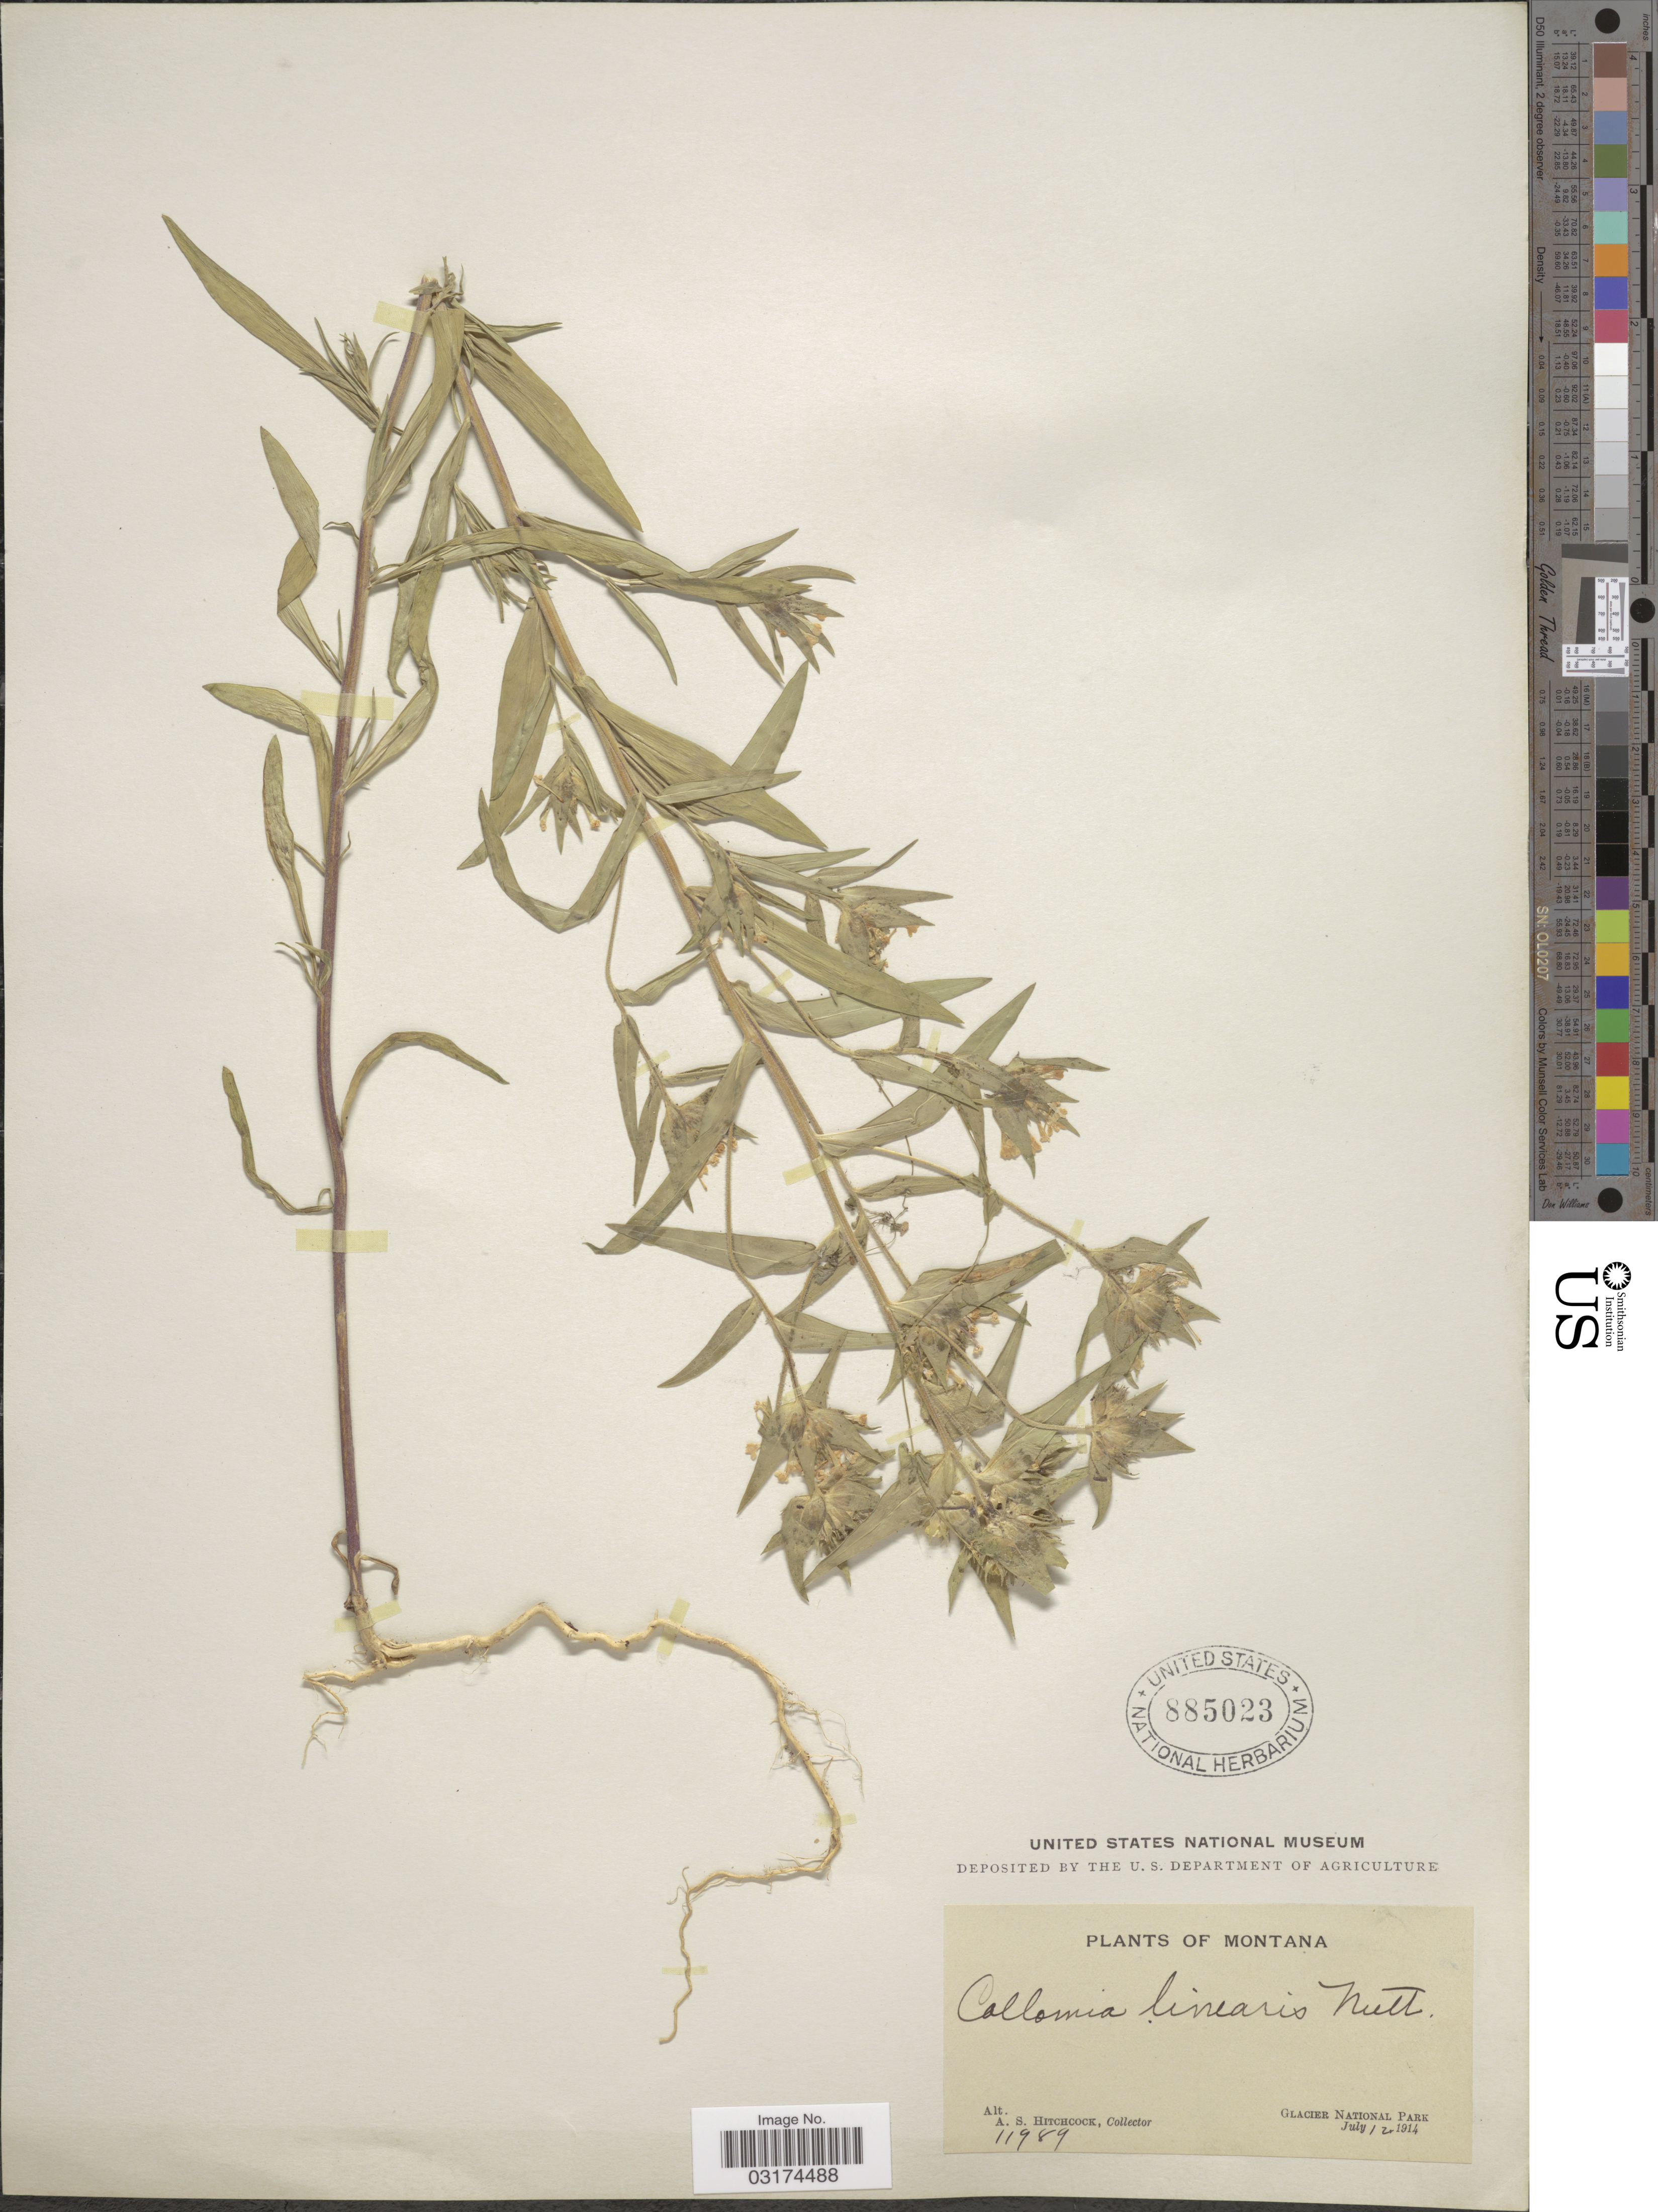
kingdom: Plantae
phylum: Tracheophyta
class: Magnoliopsida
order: Ericales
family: Polemoniaceae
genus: Collomia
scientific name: Collomia linearis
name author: Nutt.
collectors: A. S. Hitchcock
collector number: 11989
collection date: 1914-07-12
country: United States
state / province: Montana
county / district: Flathead / Glacier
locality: Glacier National Park.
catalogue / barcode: US 885023